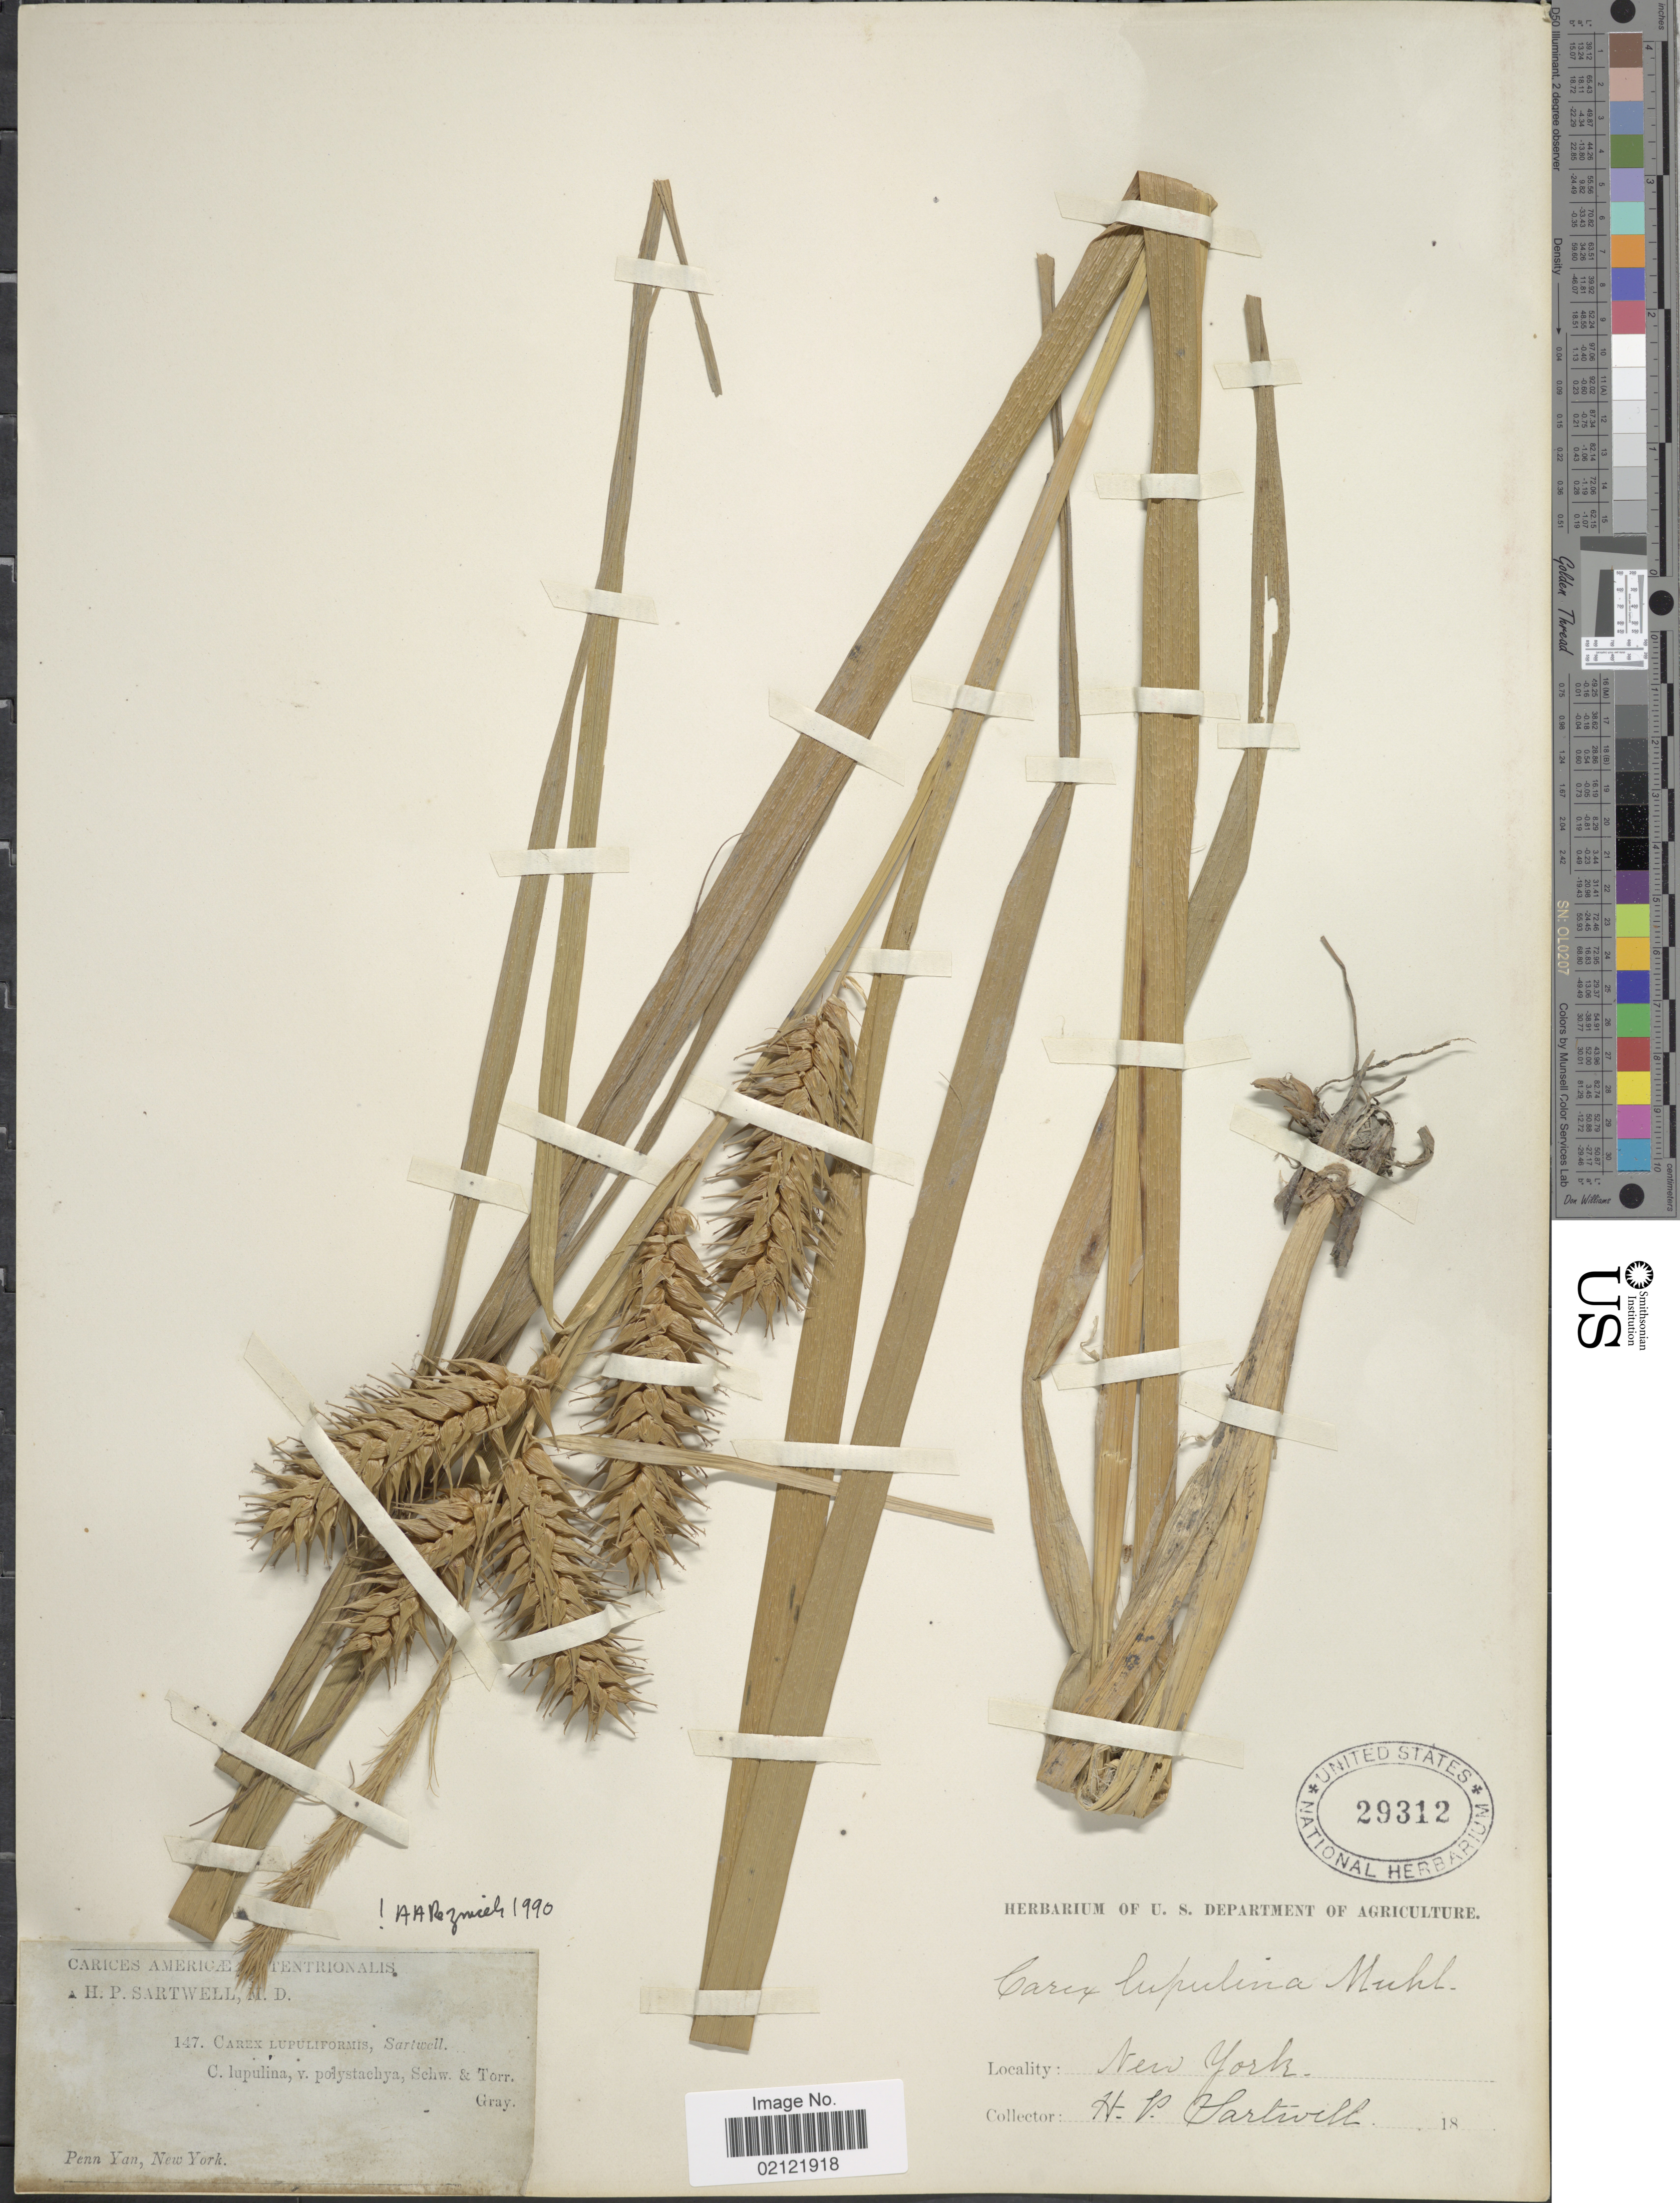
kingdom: Plantae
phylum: Tracheophyta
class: Liliopsida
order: Poales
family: Cyperaceae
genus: Carex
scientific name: Carex lupulina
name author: Muhl. ex Willd.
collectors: H. P. Sartwell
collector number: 147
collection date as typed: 18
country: United States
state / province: New York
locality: Penn Yan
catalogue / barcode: US 29312